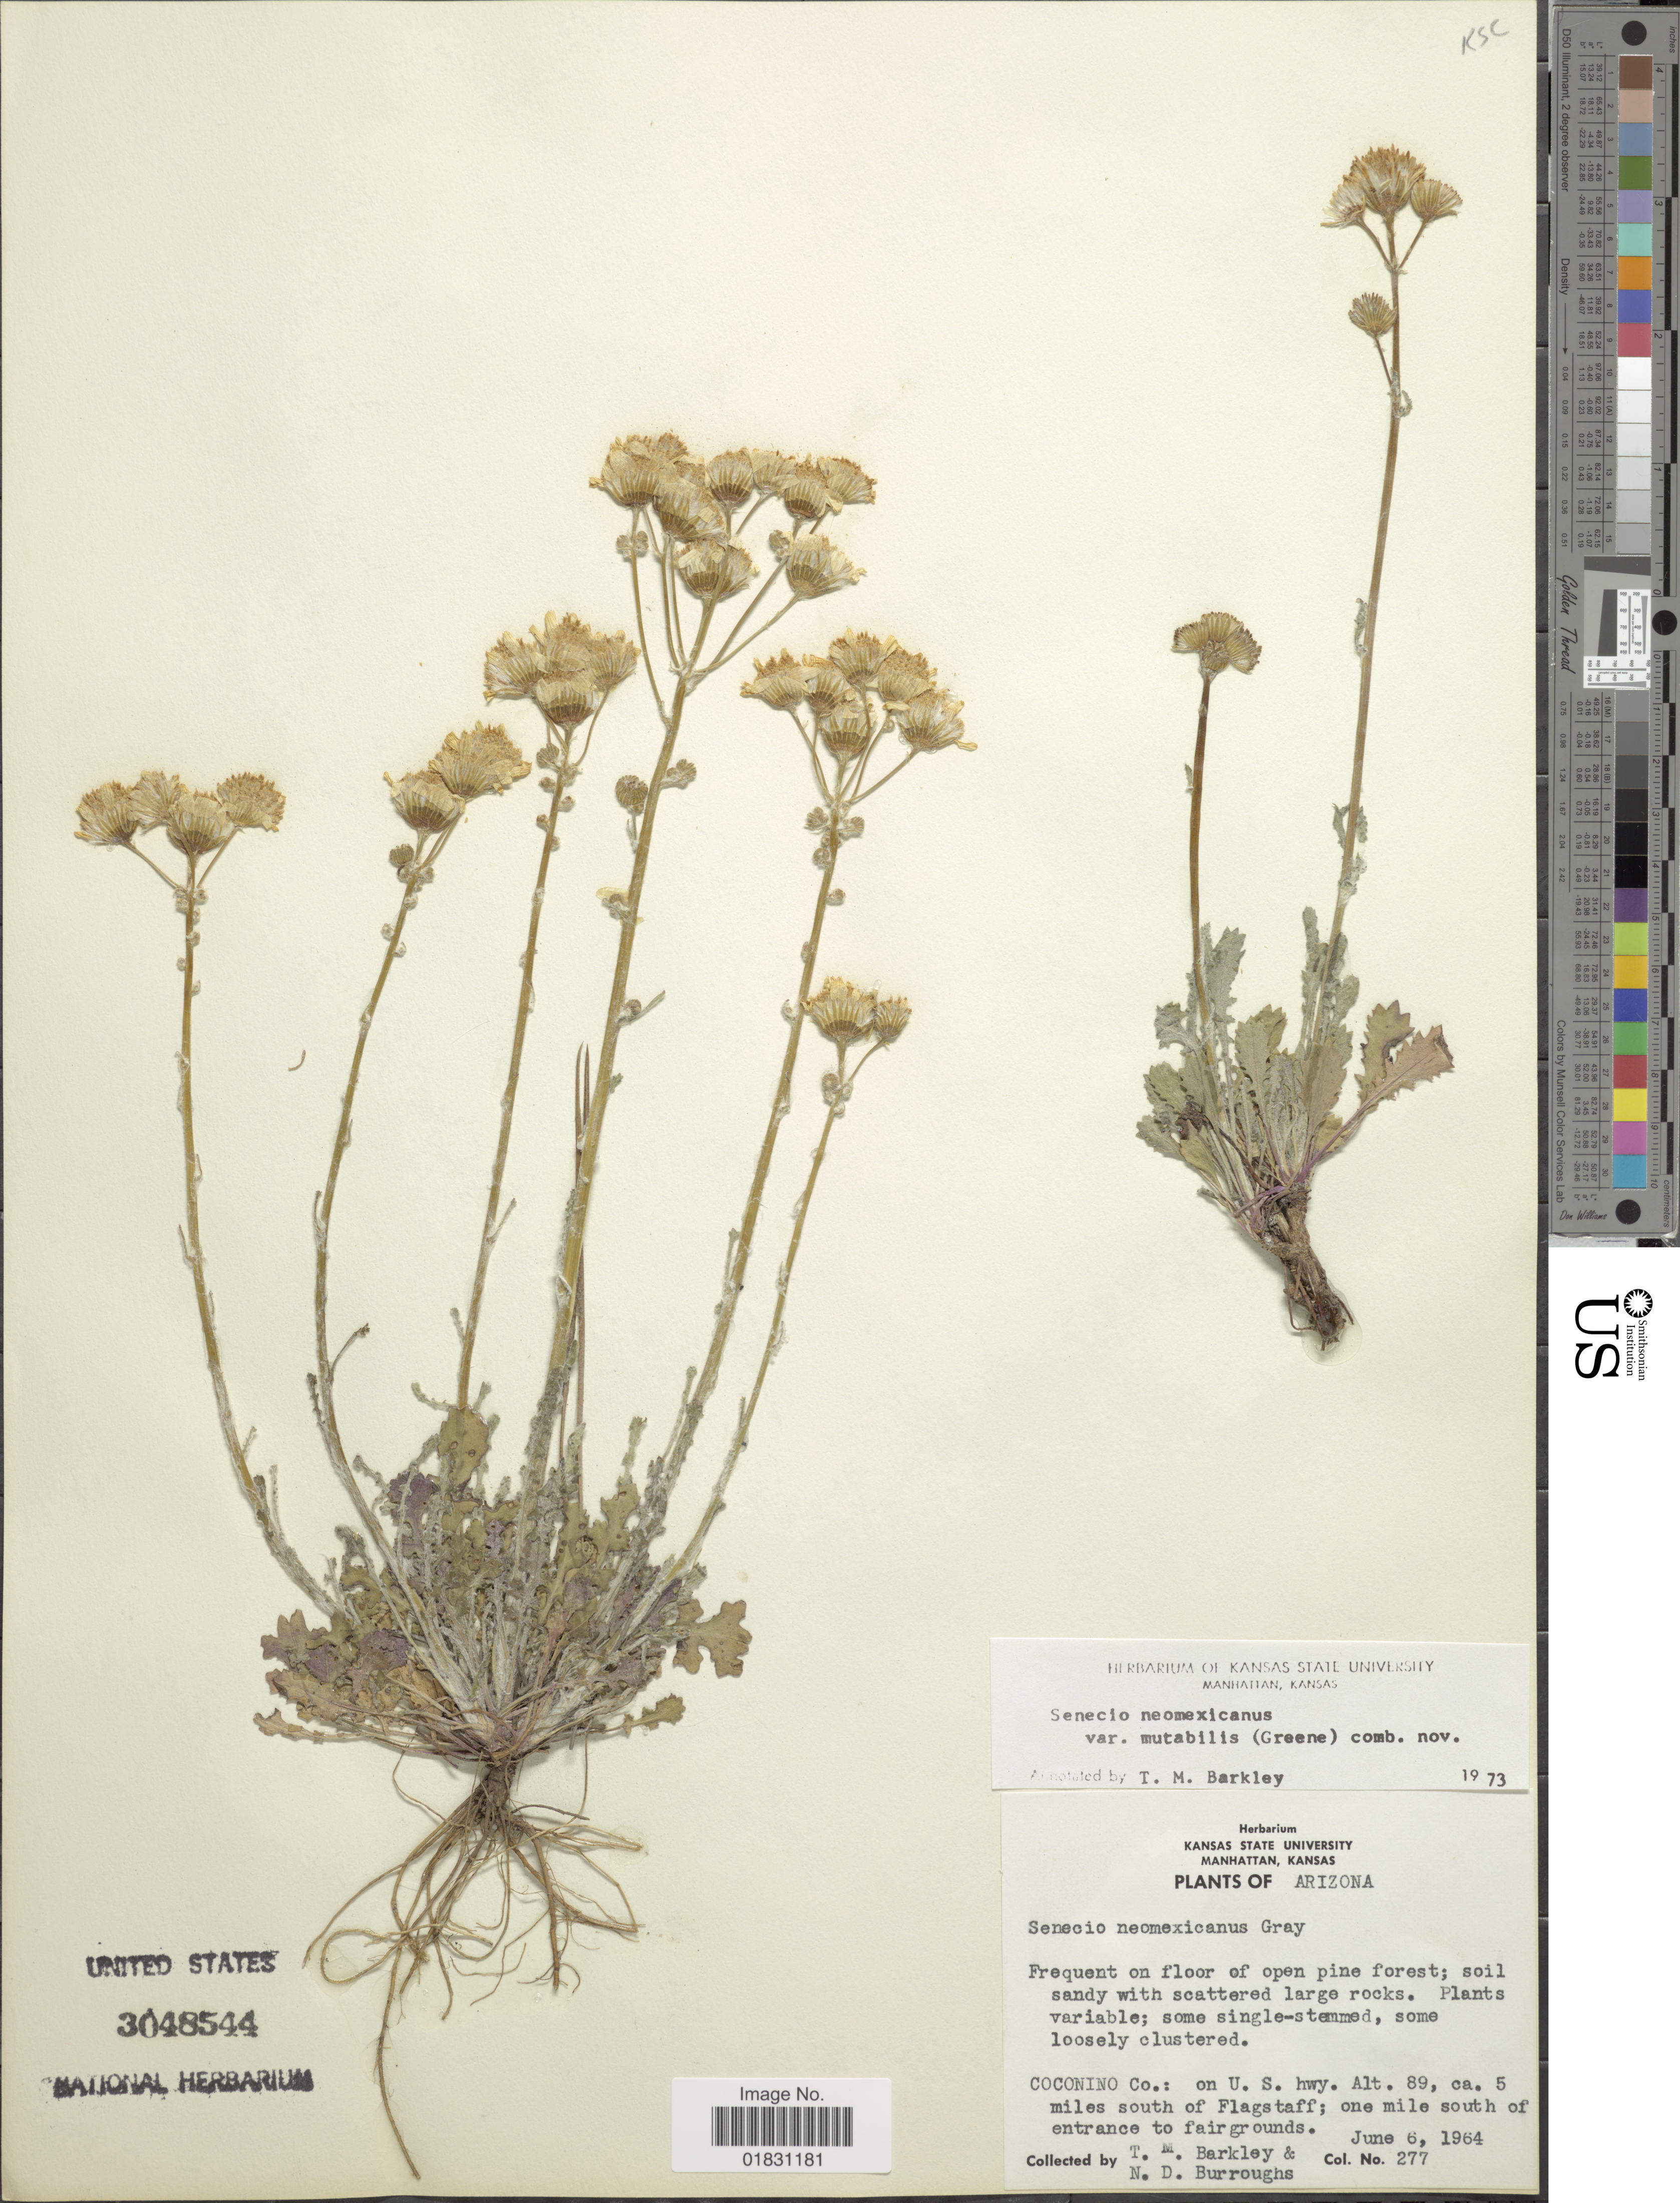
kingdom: Plantae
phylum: Tracheophyta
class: Magnoliopsida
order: Asterales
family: Asteraceae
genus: Packera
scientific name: Packera neomexicana var. metcalfei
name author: (Greene ex Wooton & Standl.) Trock & T.M. Barkley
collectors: T. M. Barkley & N. Burroughs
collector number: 277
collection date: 1964-06-06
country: United States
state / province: Arizona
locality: Coconino Co.: on U.S. hwy Alt. 89, 5 miles south of Flagstaff, one mile south of entrance to fairgrounds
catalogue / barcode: US 3048544